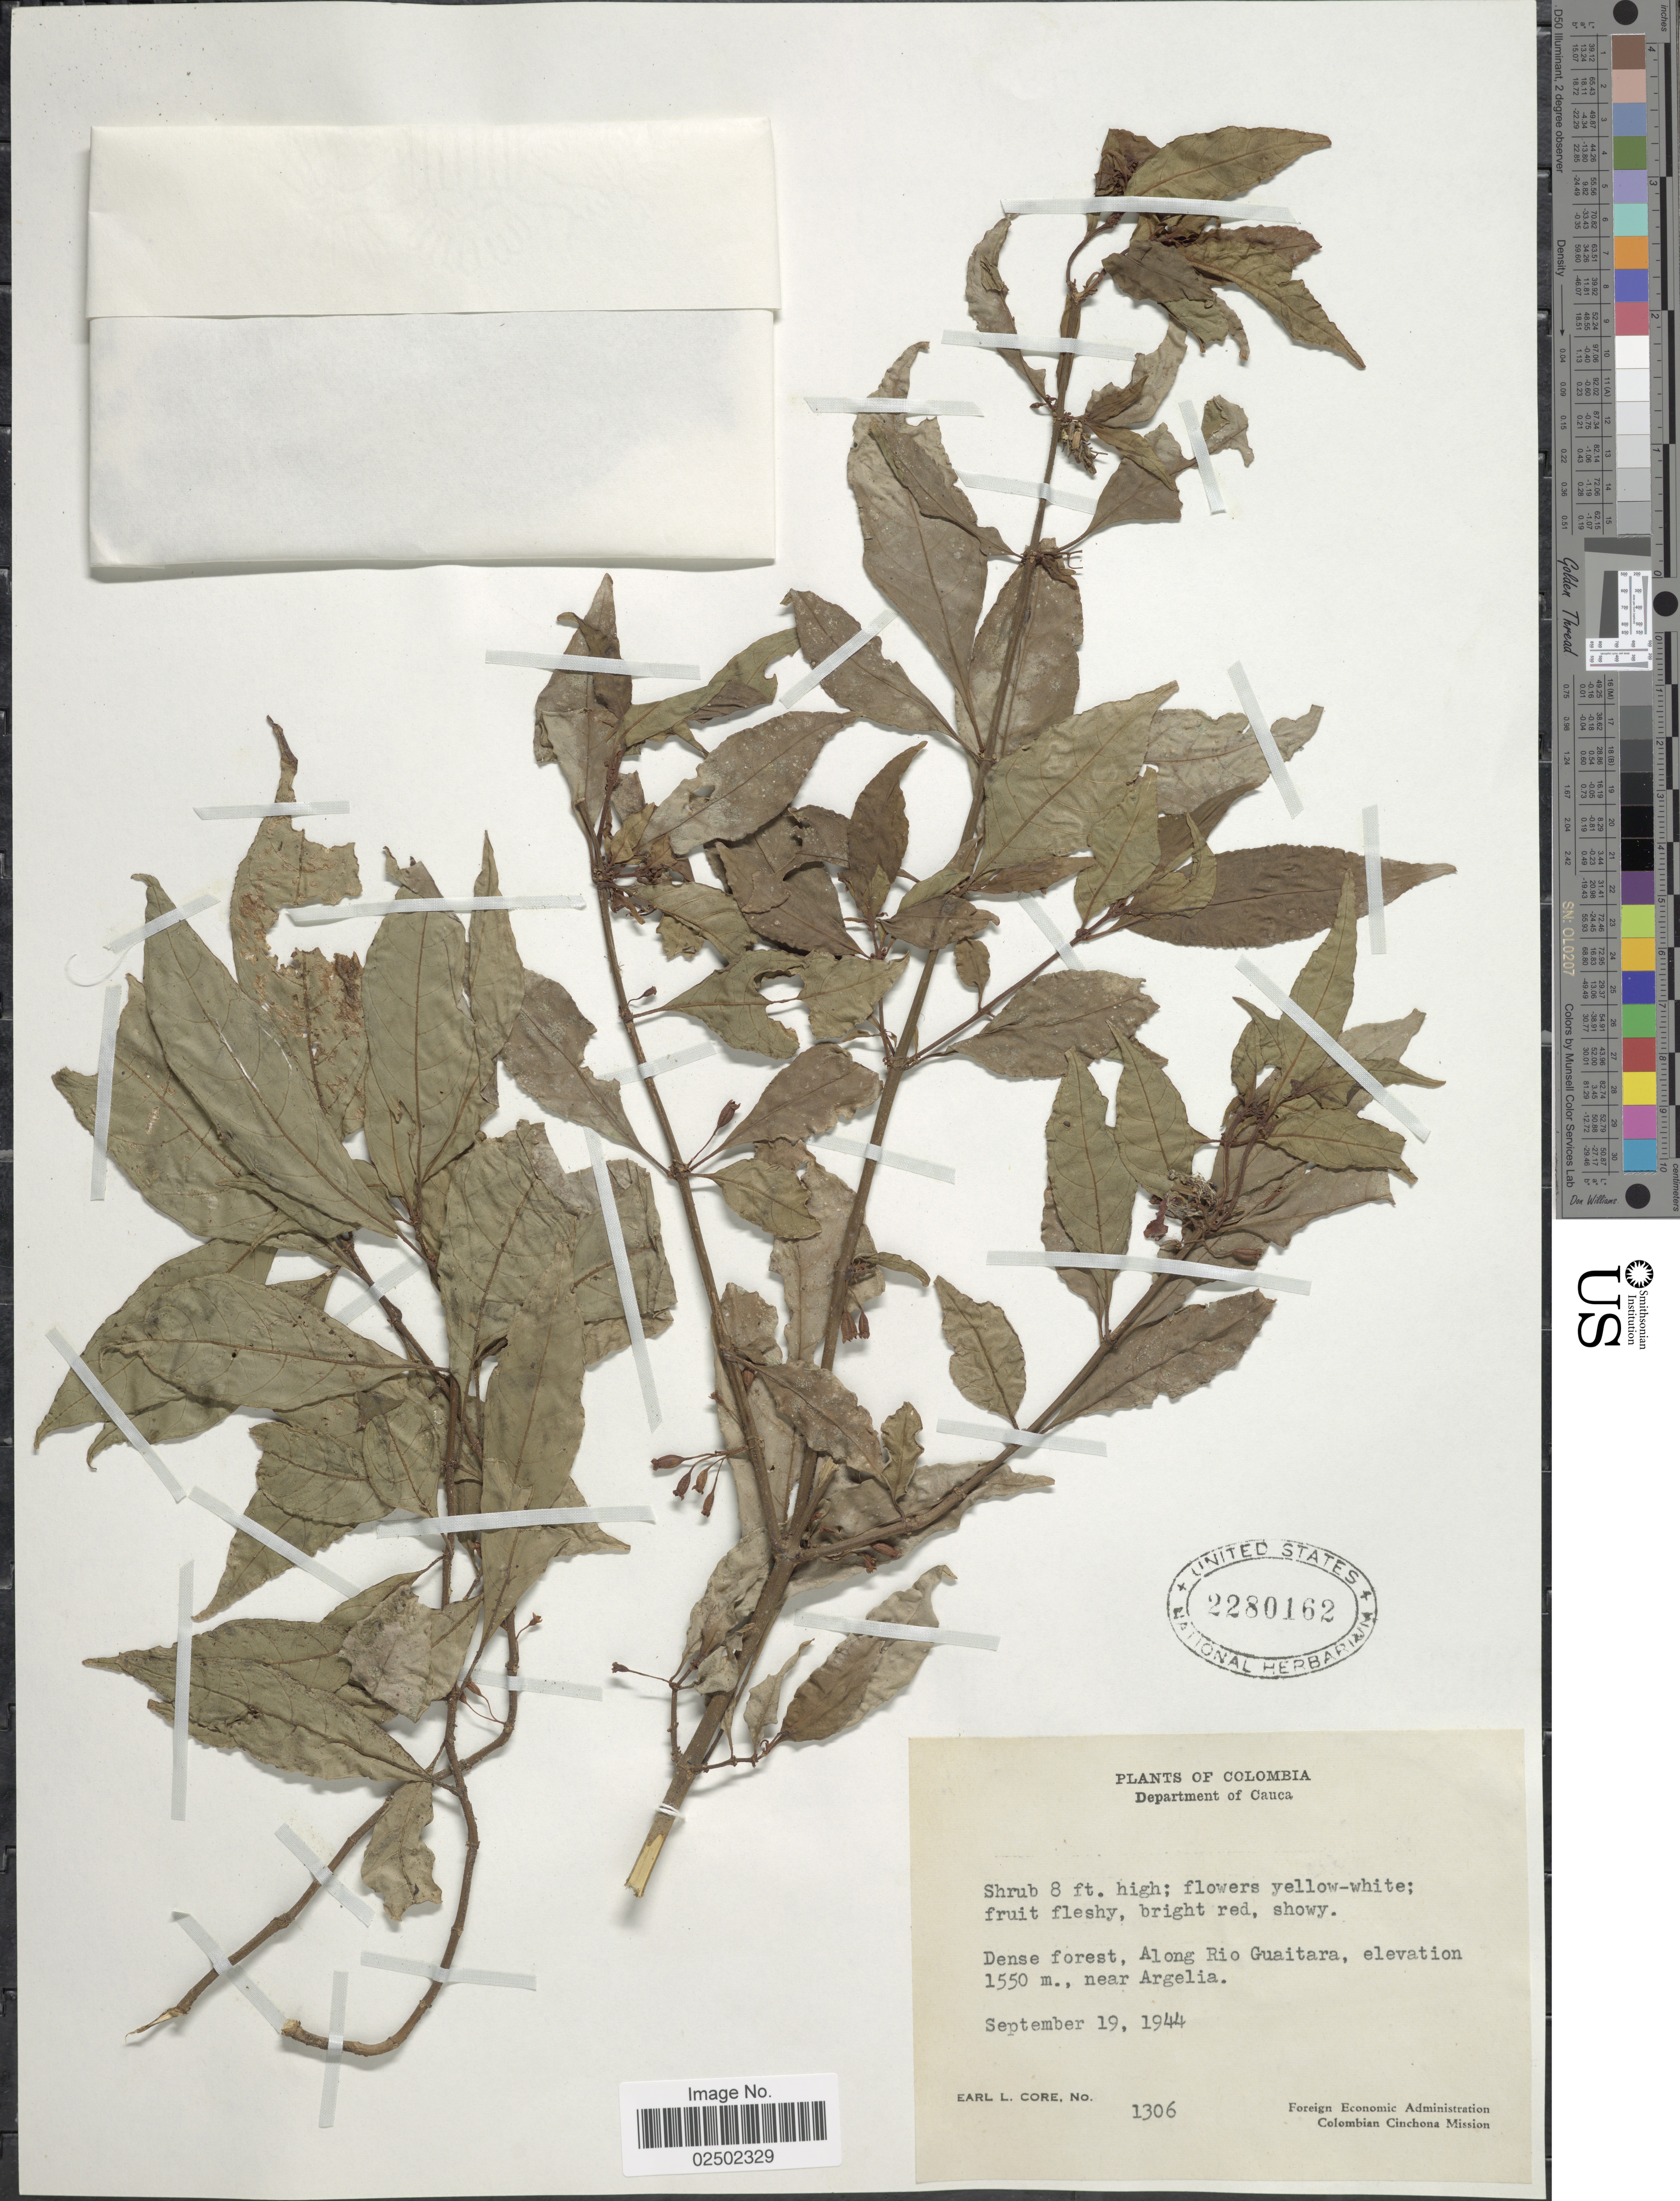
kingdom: Plantae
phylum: Tracheophyta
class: Magnoliopsida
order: Gentianales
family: Rubiaceae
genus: Hoffmannia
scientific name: Hoffmannia sp.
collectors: E. L. Core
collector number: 1306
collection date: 1944-09-19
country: Colombia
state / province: Cauca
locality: Department of Cauca, Along Rio Guaitara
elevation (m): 1550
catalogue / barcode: US 2280162